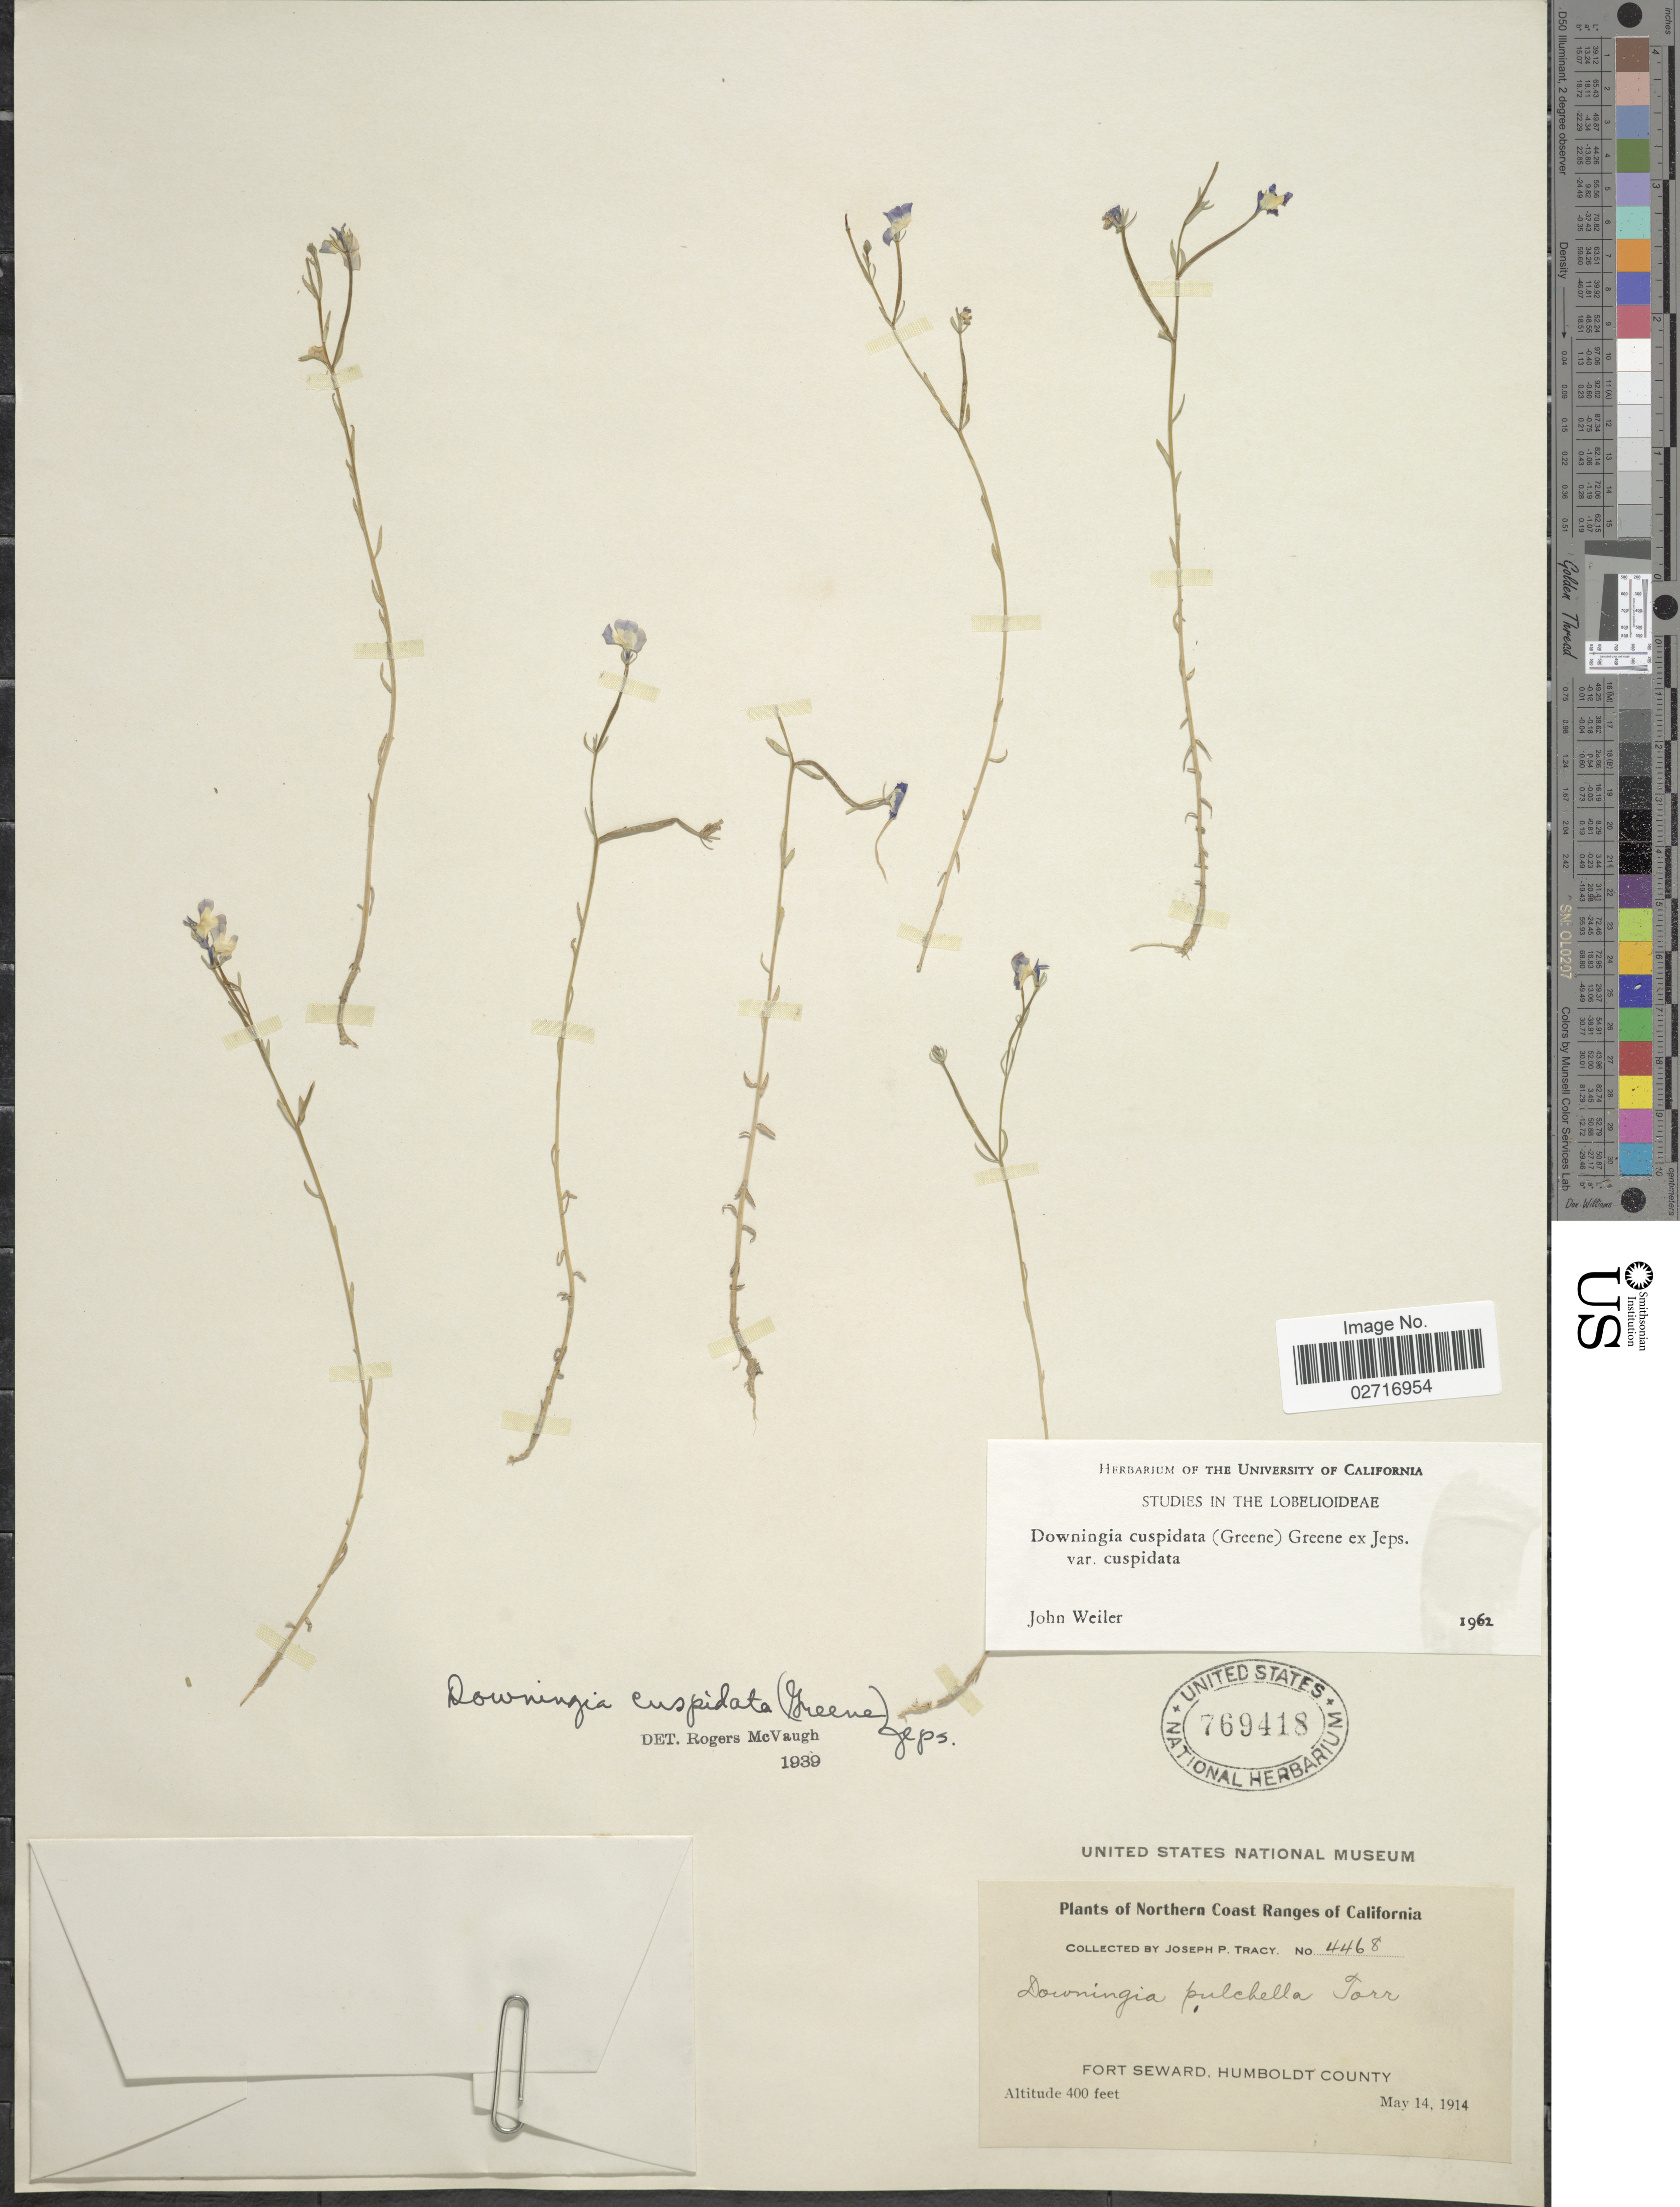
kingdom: Plantae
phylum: Tracheophyta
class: Magnoliopsida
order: Asterales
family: Campanulaceae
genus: Downingia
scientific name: Downingia cuspidata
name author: (Greene) Rattan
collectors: J. Tracy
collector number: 4468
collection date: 1914-05-14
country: United States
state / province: California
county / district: Humboldt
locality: Northern Coast Ranges of California. Fort Seward, Humboldt County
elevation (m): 122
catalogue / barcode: US 769418